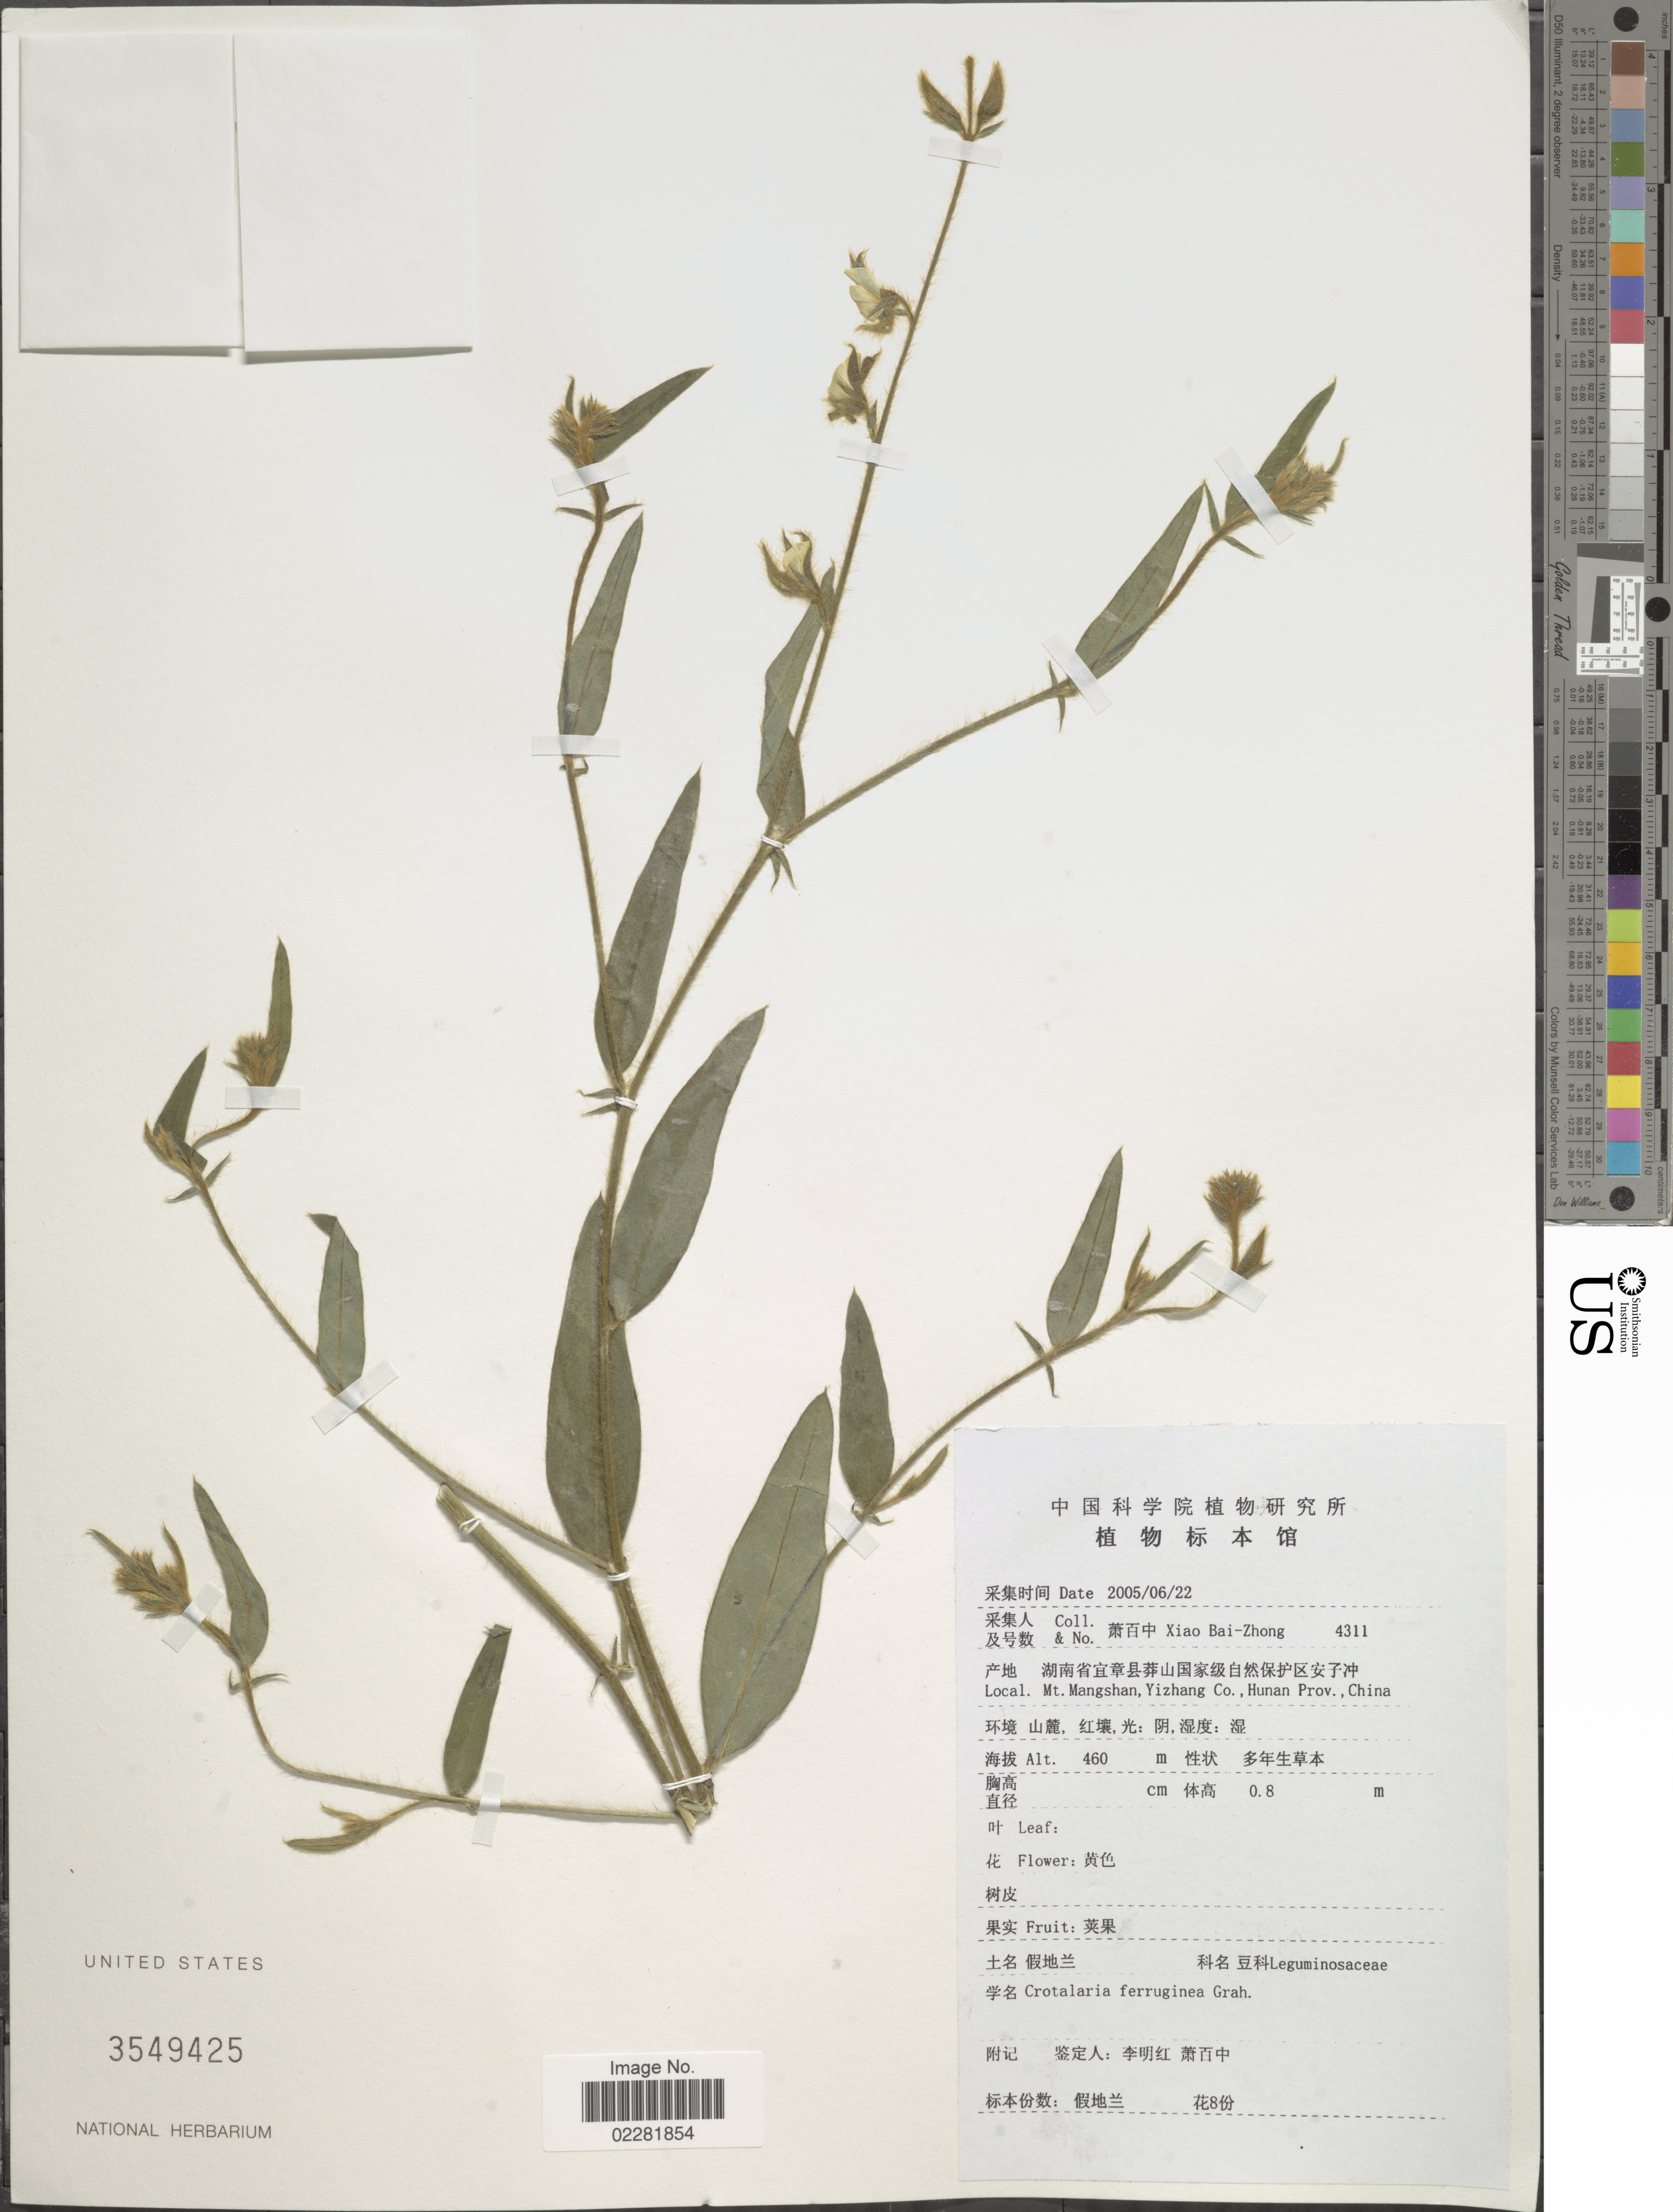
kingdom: Plantae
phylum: Tracheophyta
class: Magnoliopsida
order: Fabales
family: Fabaceae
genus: Crotalaria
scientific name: Crotalaria ferruginea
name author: Graham ex Benth.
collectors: B. Z. Xiao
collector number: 4311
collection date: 2005-06-22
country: China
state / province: Hunan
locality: Mt. Mangshan, Yizhang Co.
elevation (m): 460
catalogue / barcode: US 3549425